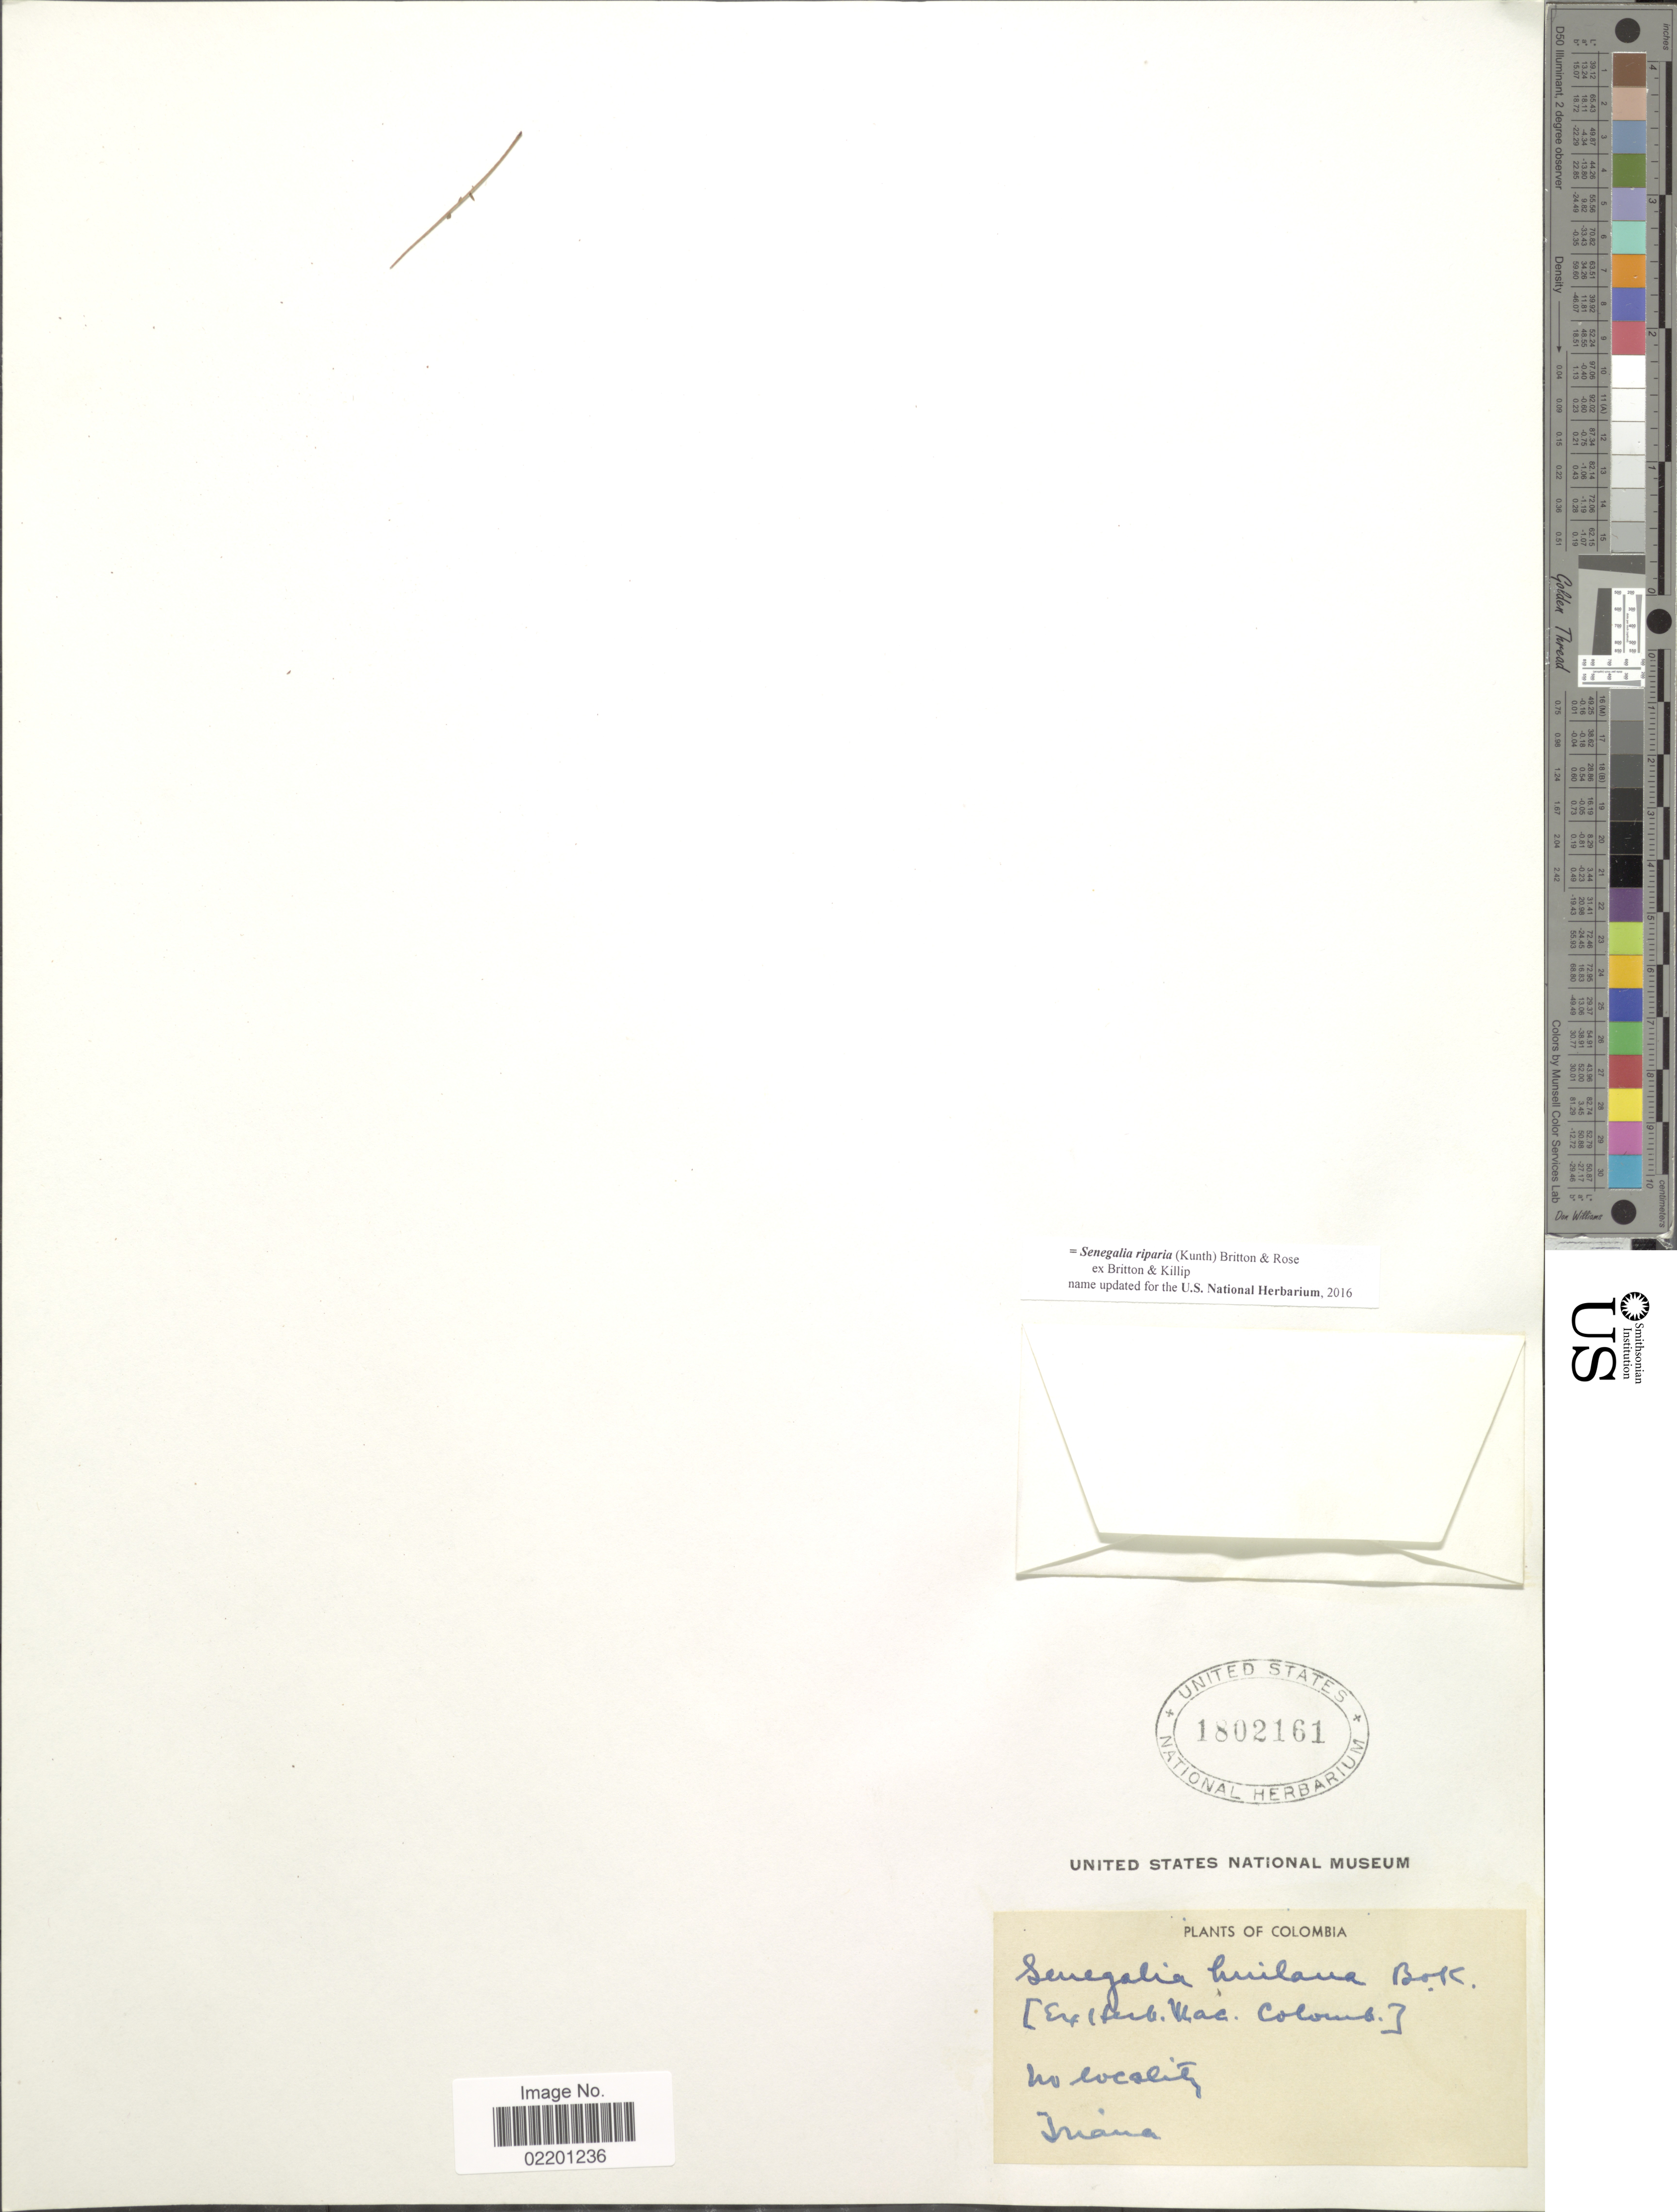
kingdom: Plantae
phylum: Tracheophyta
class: Magnoliopsida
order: Fabales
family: Fabaceae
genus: Senegalia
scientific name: Senegalia riparia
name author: (Kunth) Britton & Rose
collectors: Triana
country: Colombia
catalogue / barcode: US 1802161